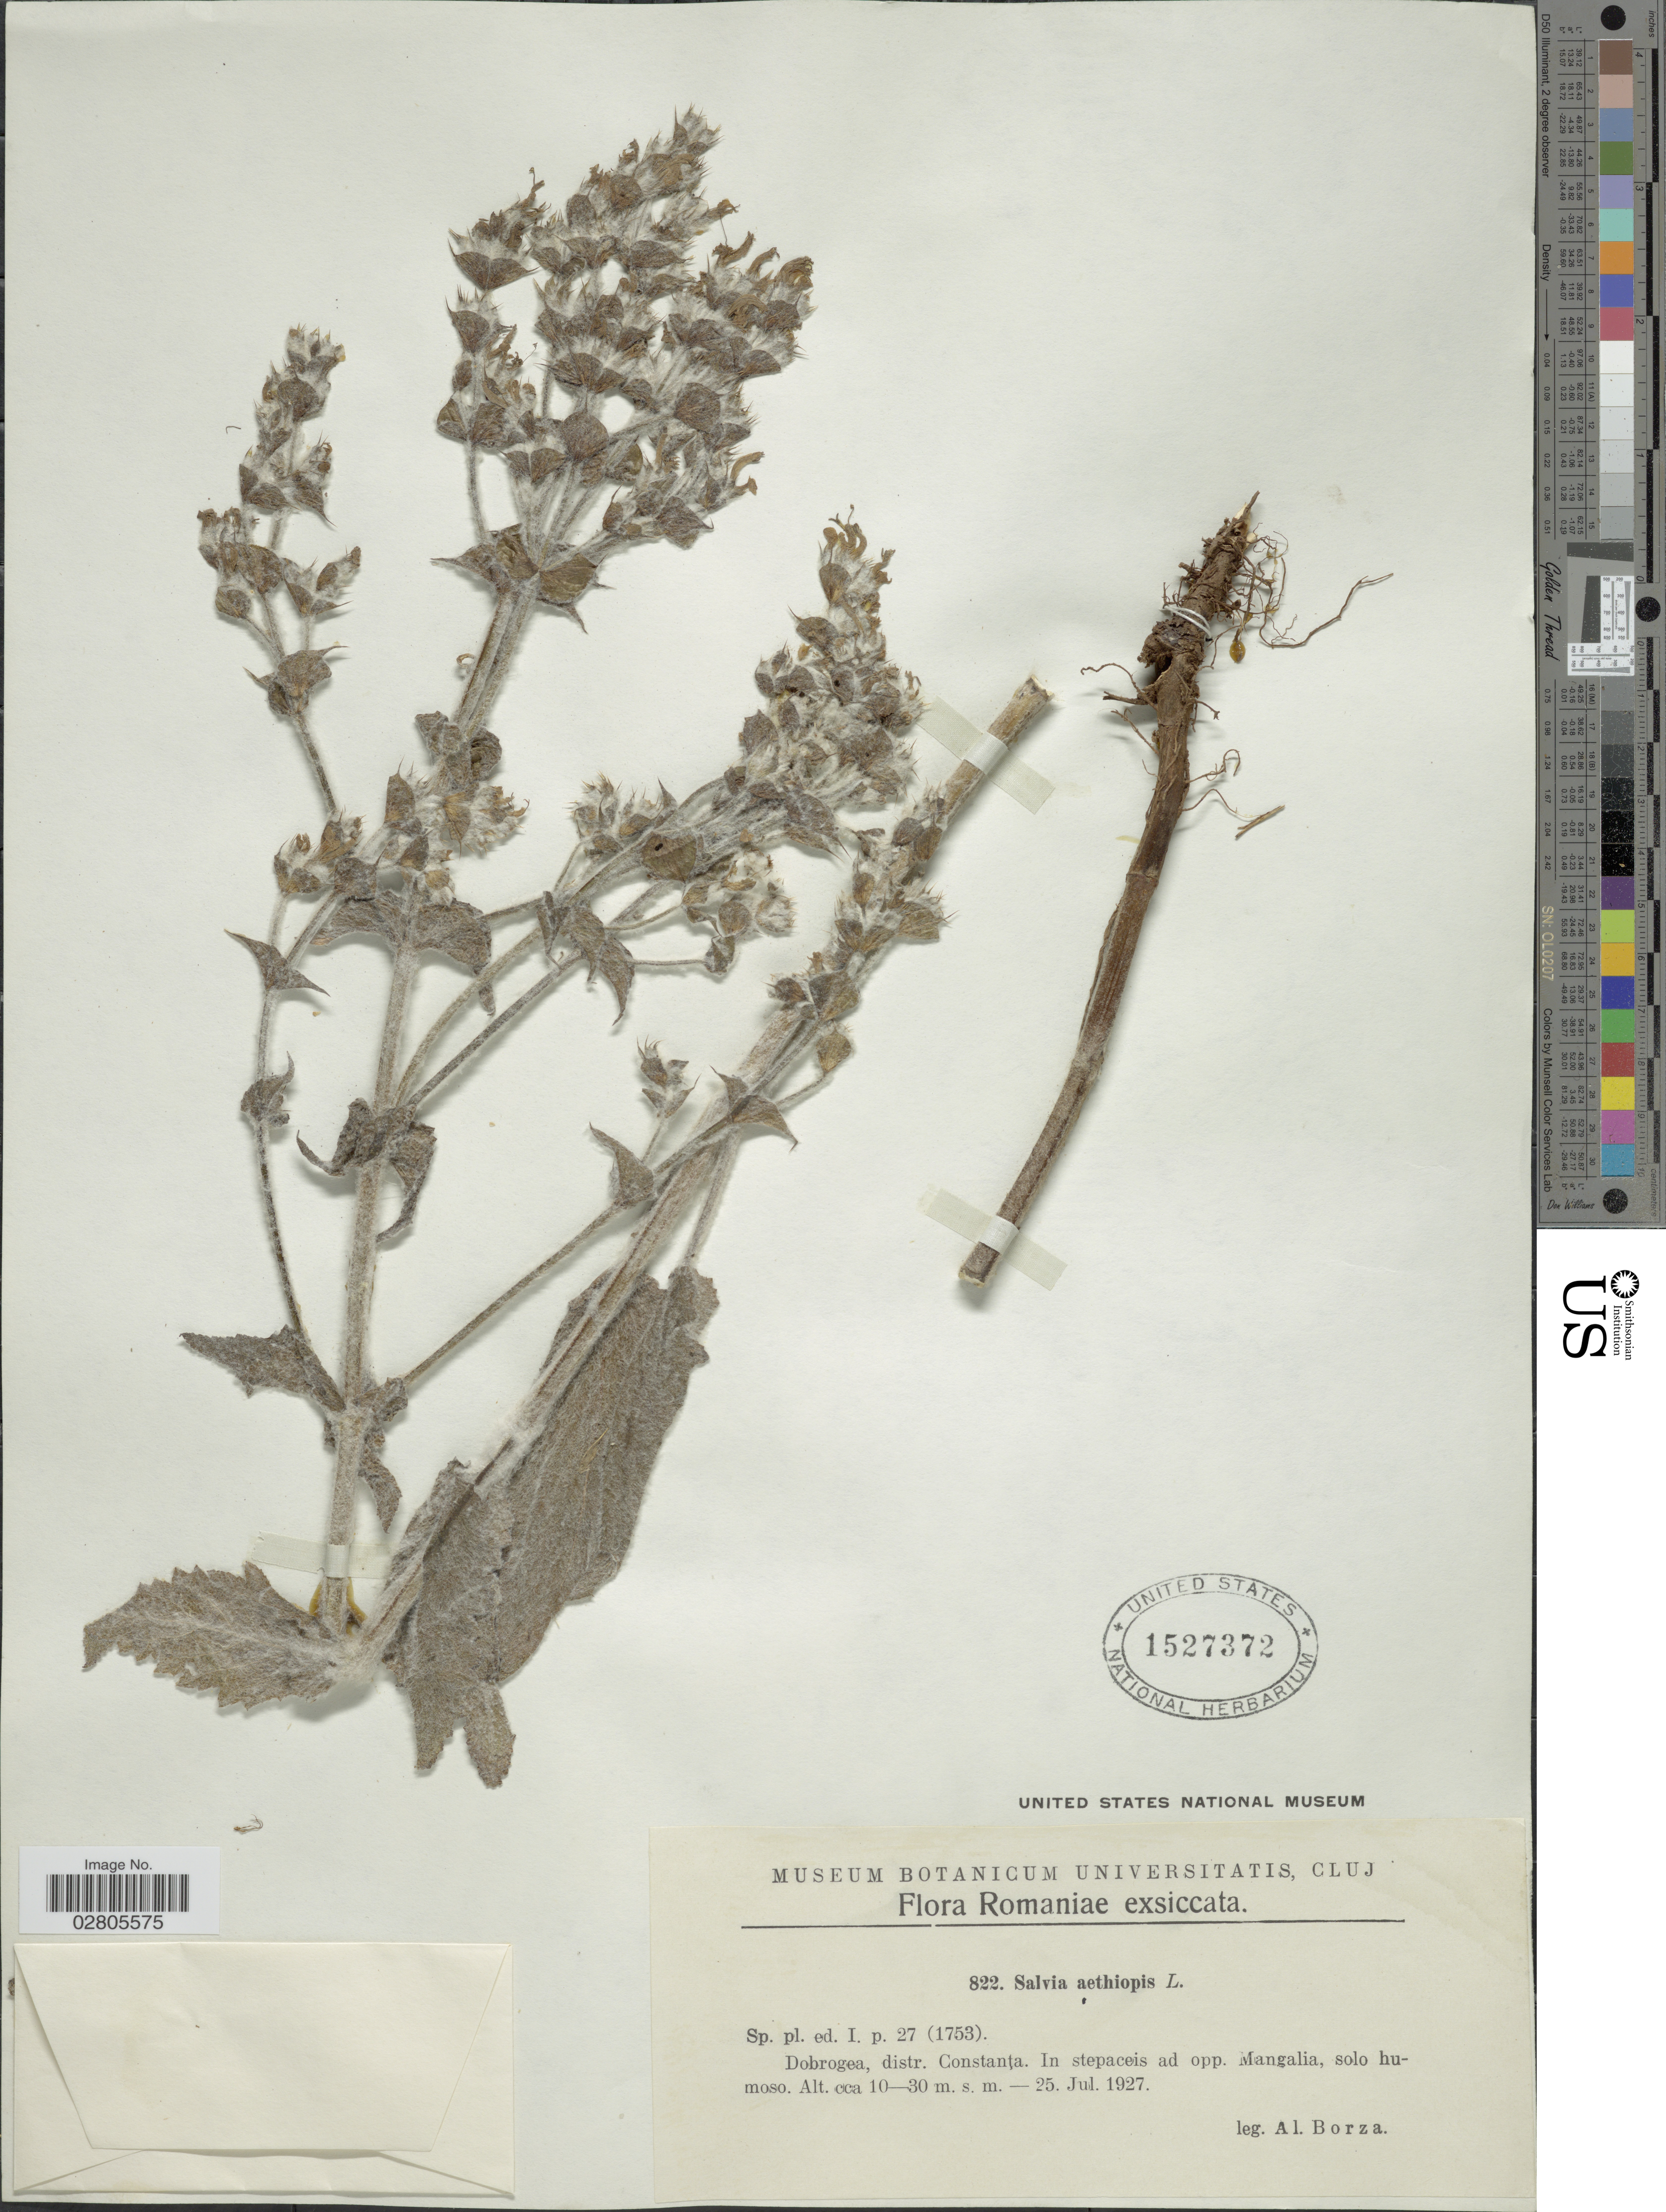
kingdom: Plantae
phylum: Tracheophyta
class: Magnoliopsida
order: Lamiales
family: Lamiaceae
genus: Salvia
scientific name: Salvia aethiopis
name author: L.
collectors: A. Borza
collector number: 822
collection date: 1927-07-25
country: Romania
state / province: Constanta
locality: Dobrogea, distr. Constanta. In stepaceis ad opp. Mangalia, solo humoso.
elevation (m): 10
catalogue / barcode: US 1527372